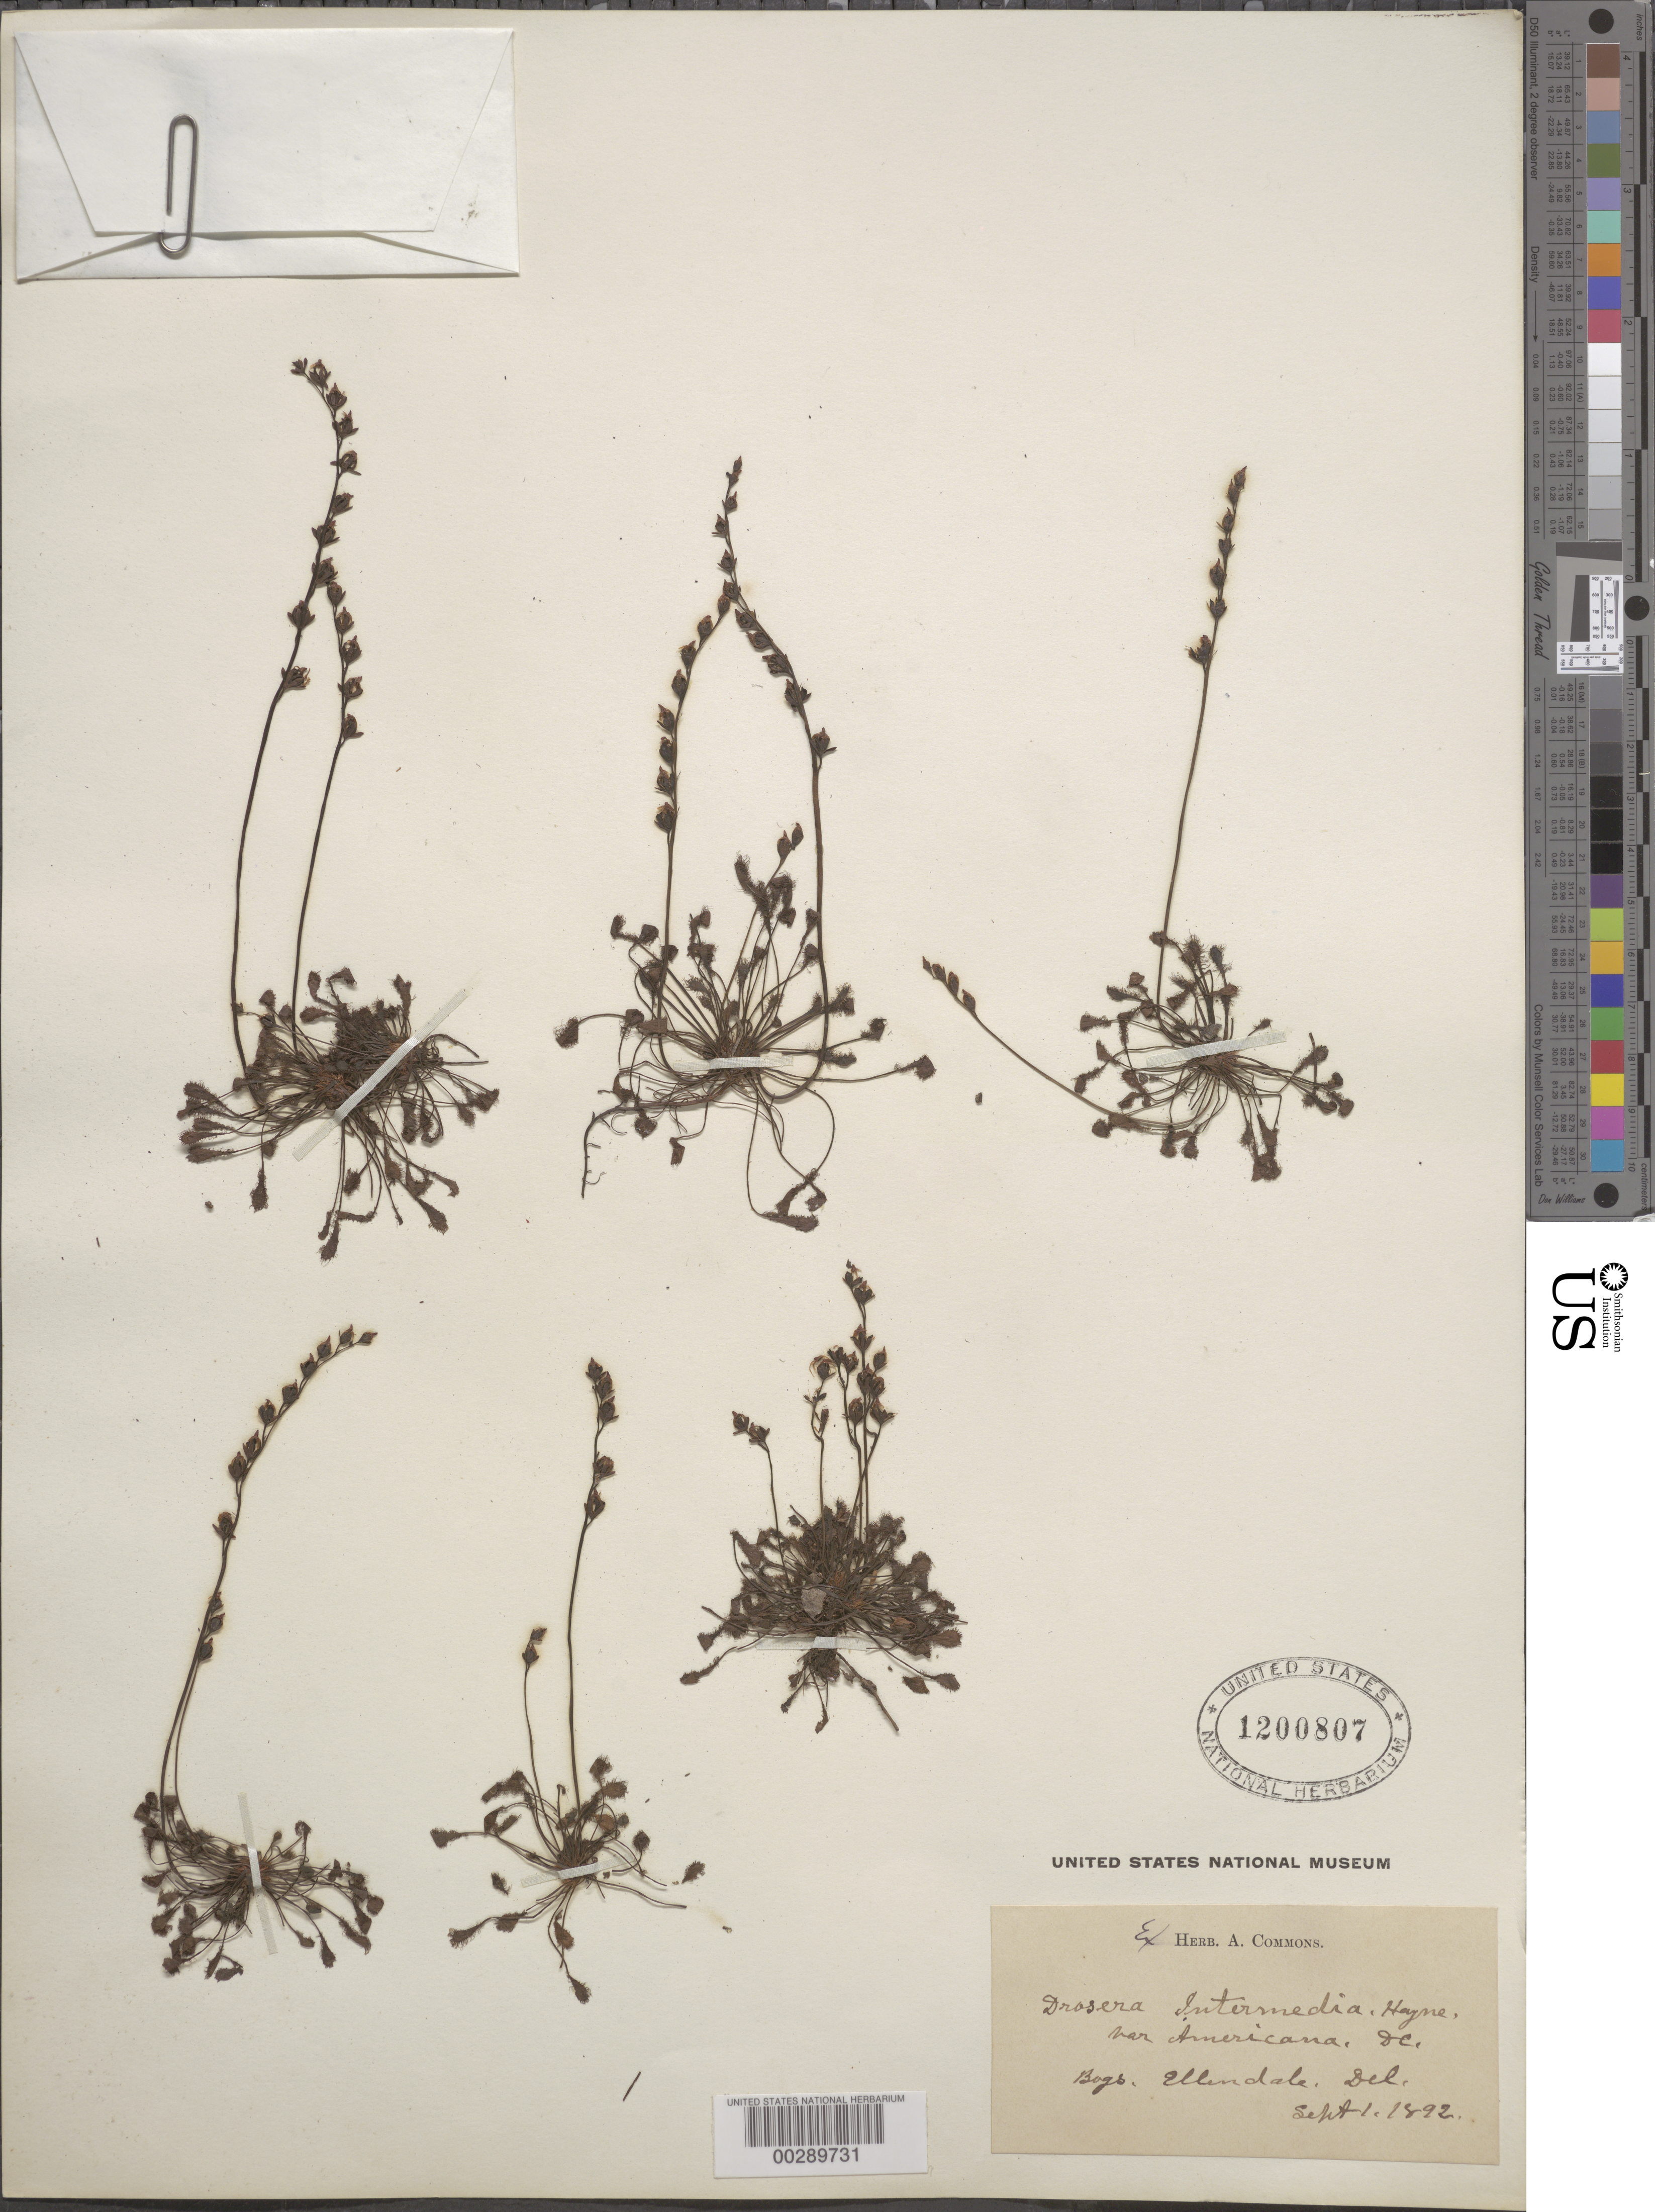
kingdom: Plantae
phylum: Tracheophyta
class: Magnoliopsida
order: Caryophyllales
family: Droseraceae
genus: Drosera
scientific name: Drosera intermedia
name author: Hayne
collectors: ex herb. A. Commons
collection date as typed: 01 Sep 1892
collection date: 1892-09-01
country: United States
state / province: Delaware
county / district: Sussex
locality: Ellendale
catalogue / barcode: US 1200807